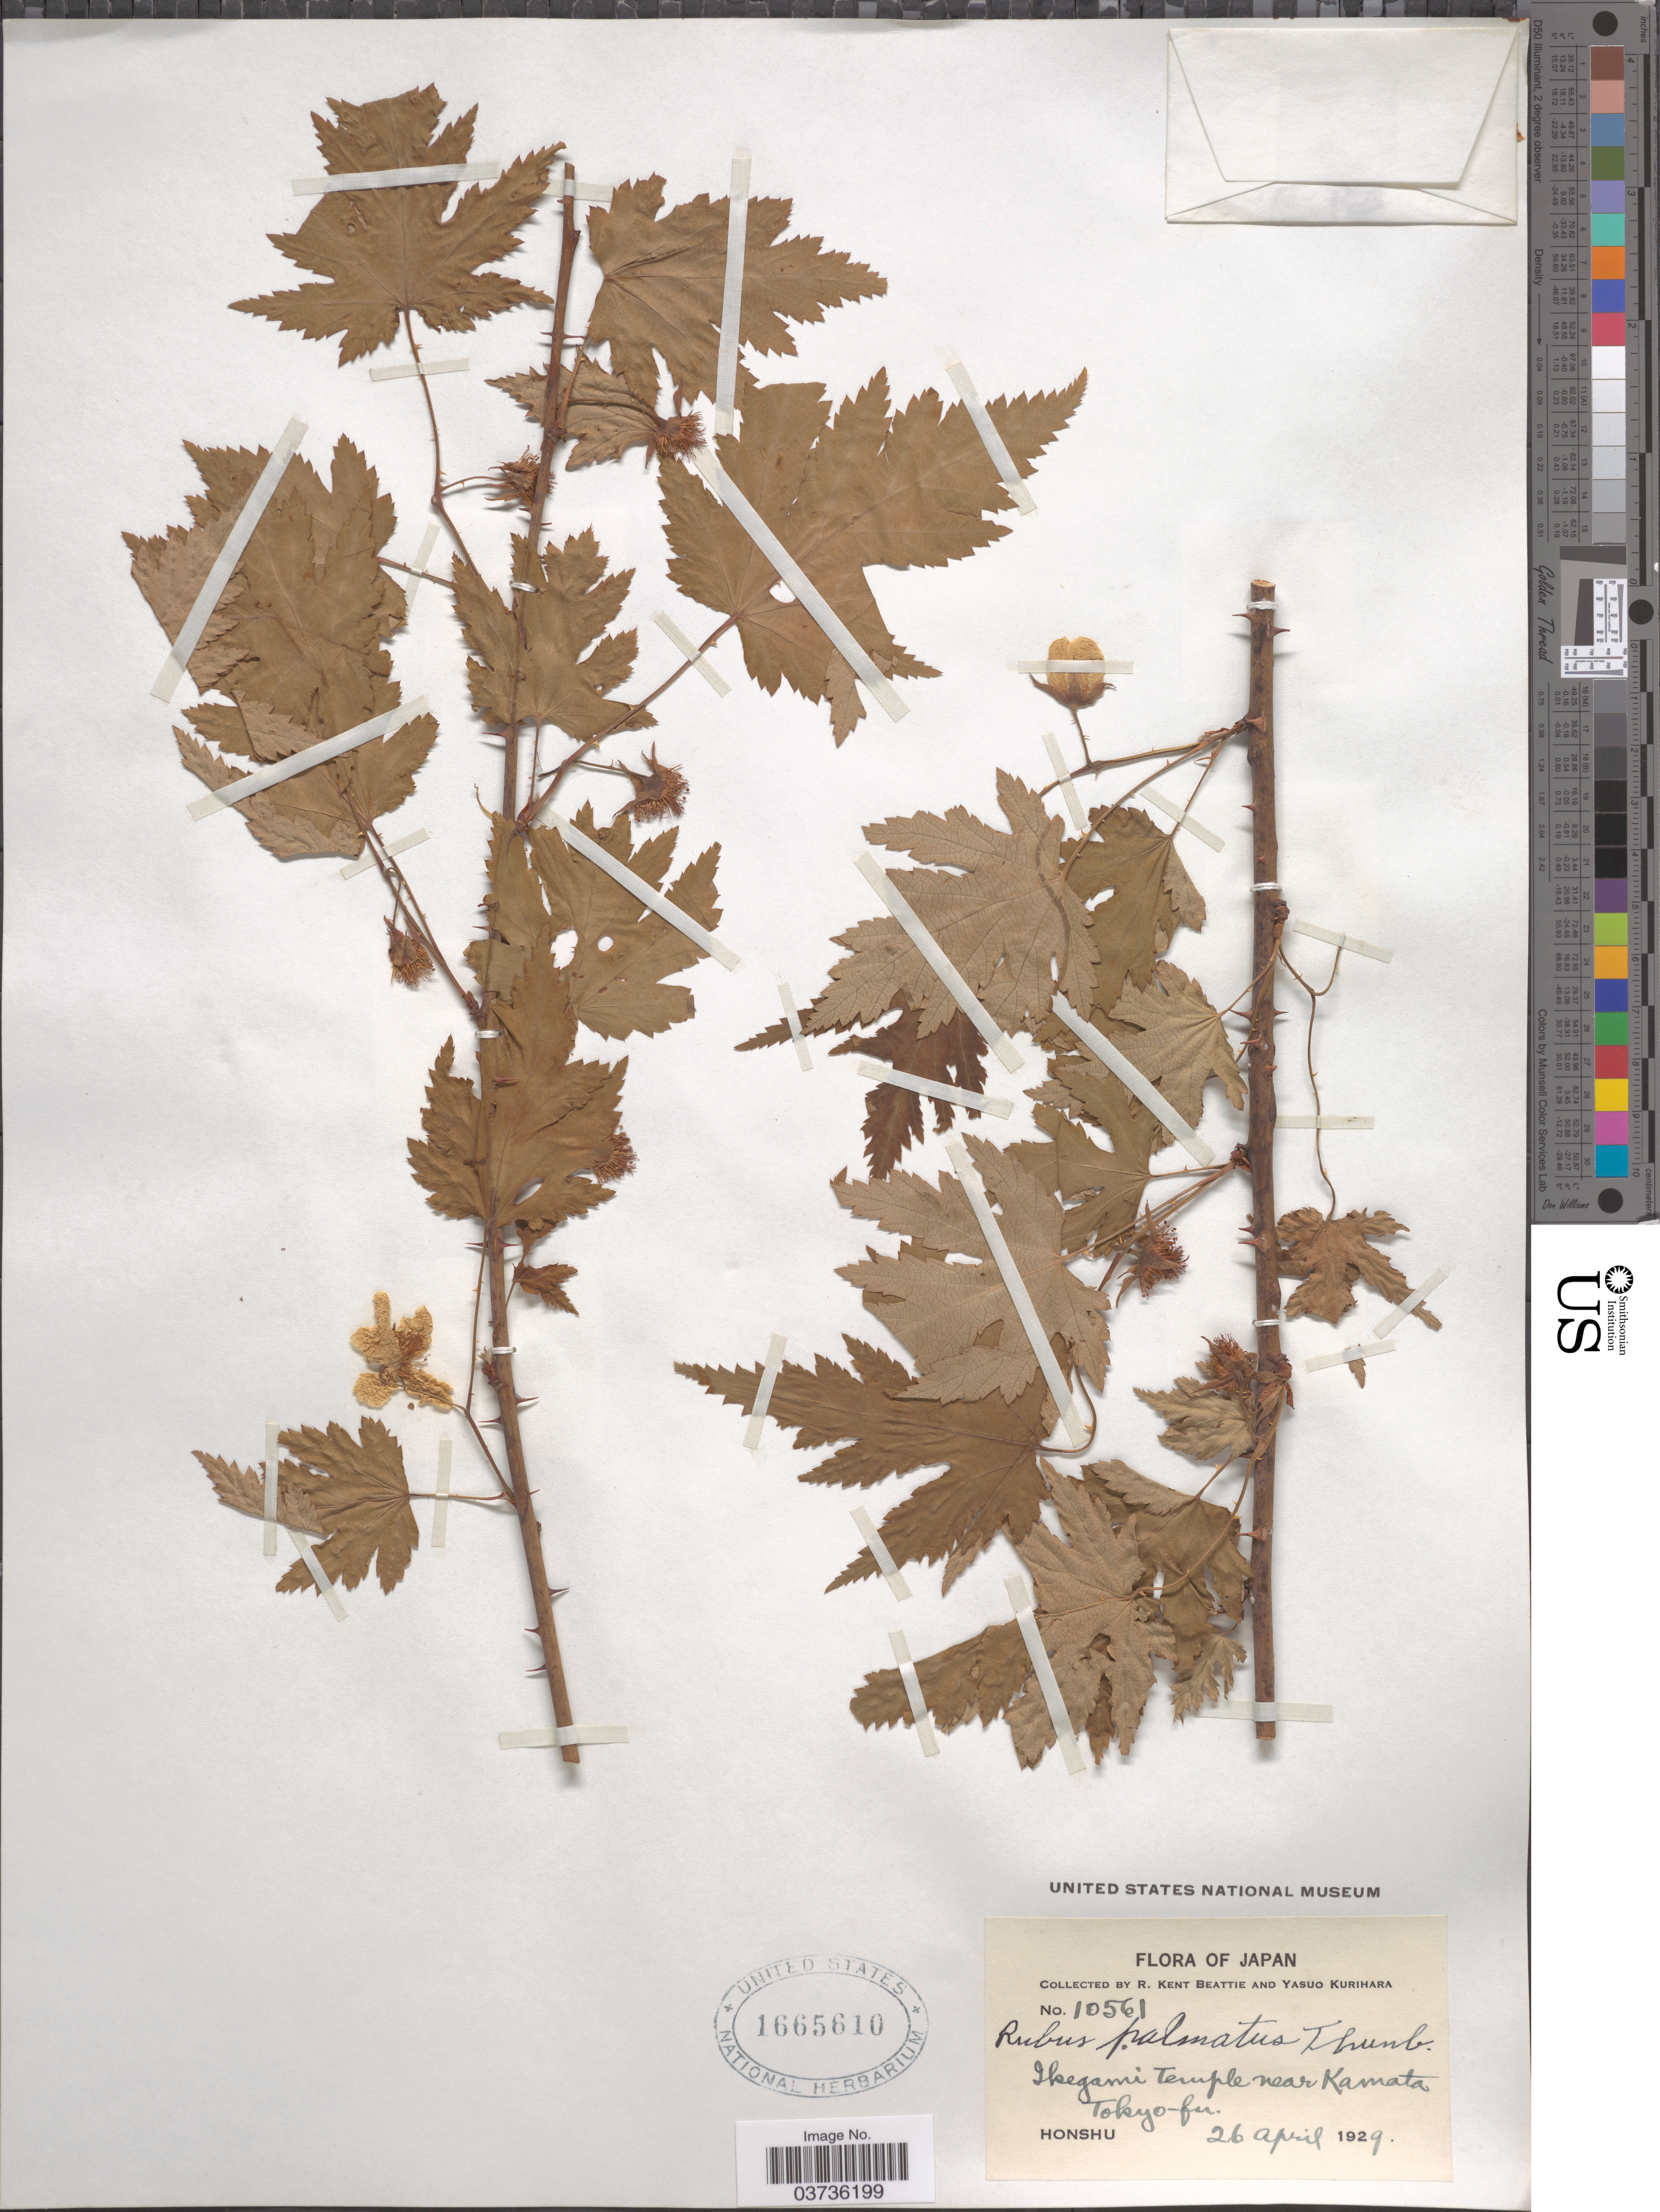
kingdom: Plantae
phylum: Tracheophyta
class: Magnoliopsida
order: Rosales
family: Rosaceae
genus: Rubus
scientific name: Rubus palmatus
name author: Thunb.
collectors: R. K. Beattie & Y. Kurihara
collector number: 10561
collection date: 1929-04-26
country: Japan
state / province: Tokyo, Federal City of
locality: Ikegami Temple near Kamata, Tokyo-fu. Honshu.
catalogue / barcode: US 1665610